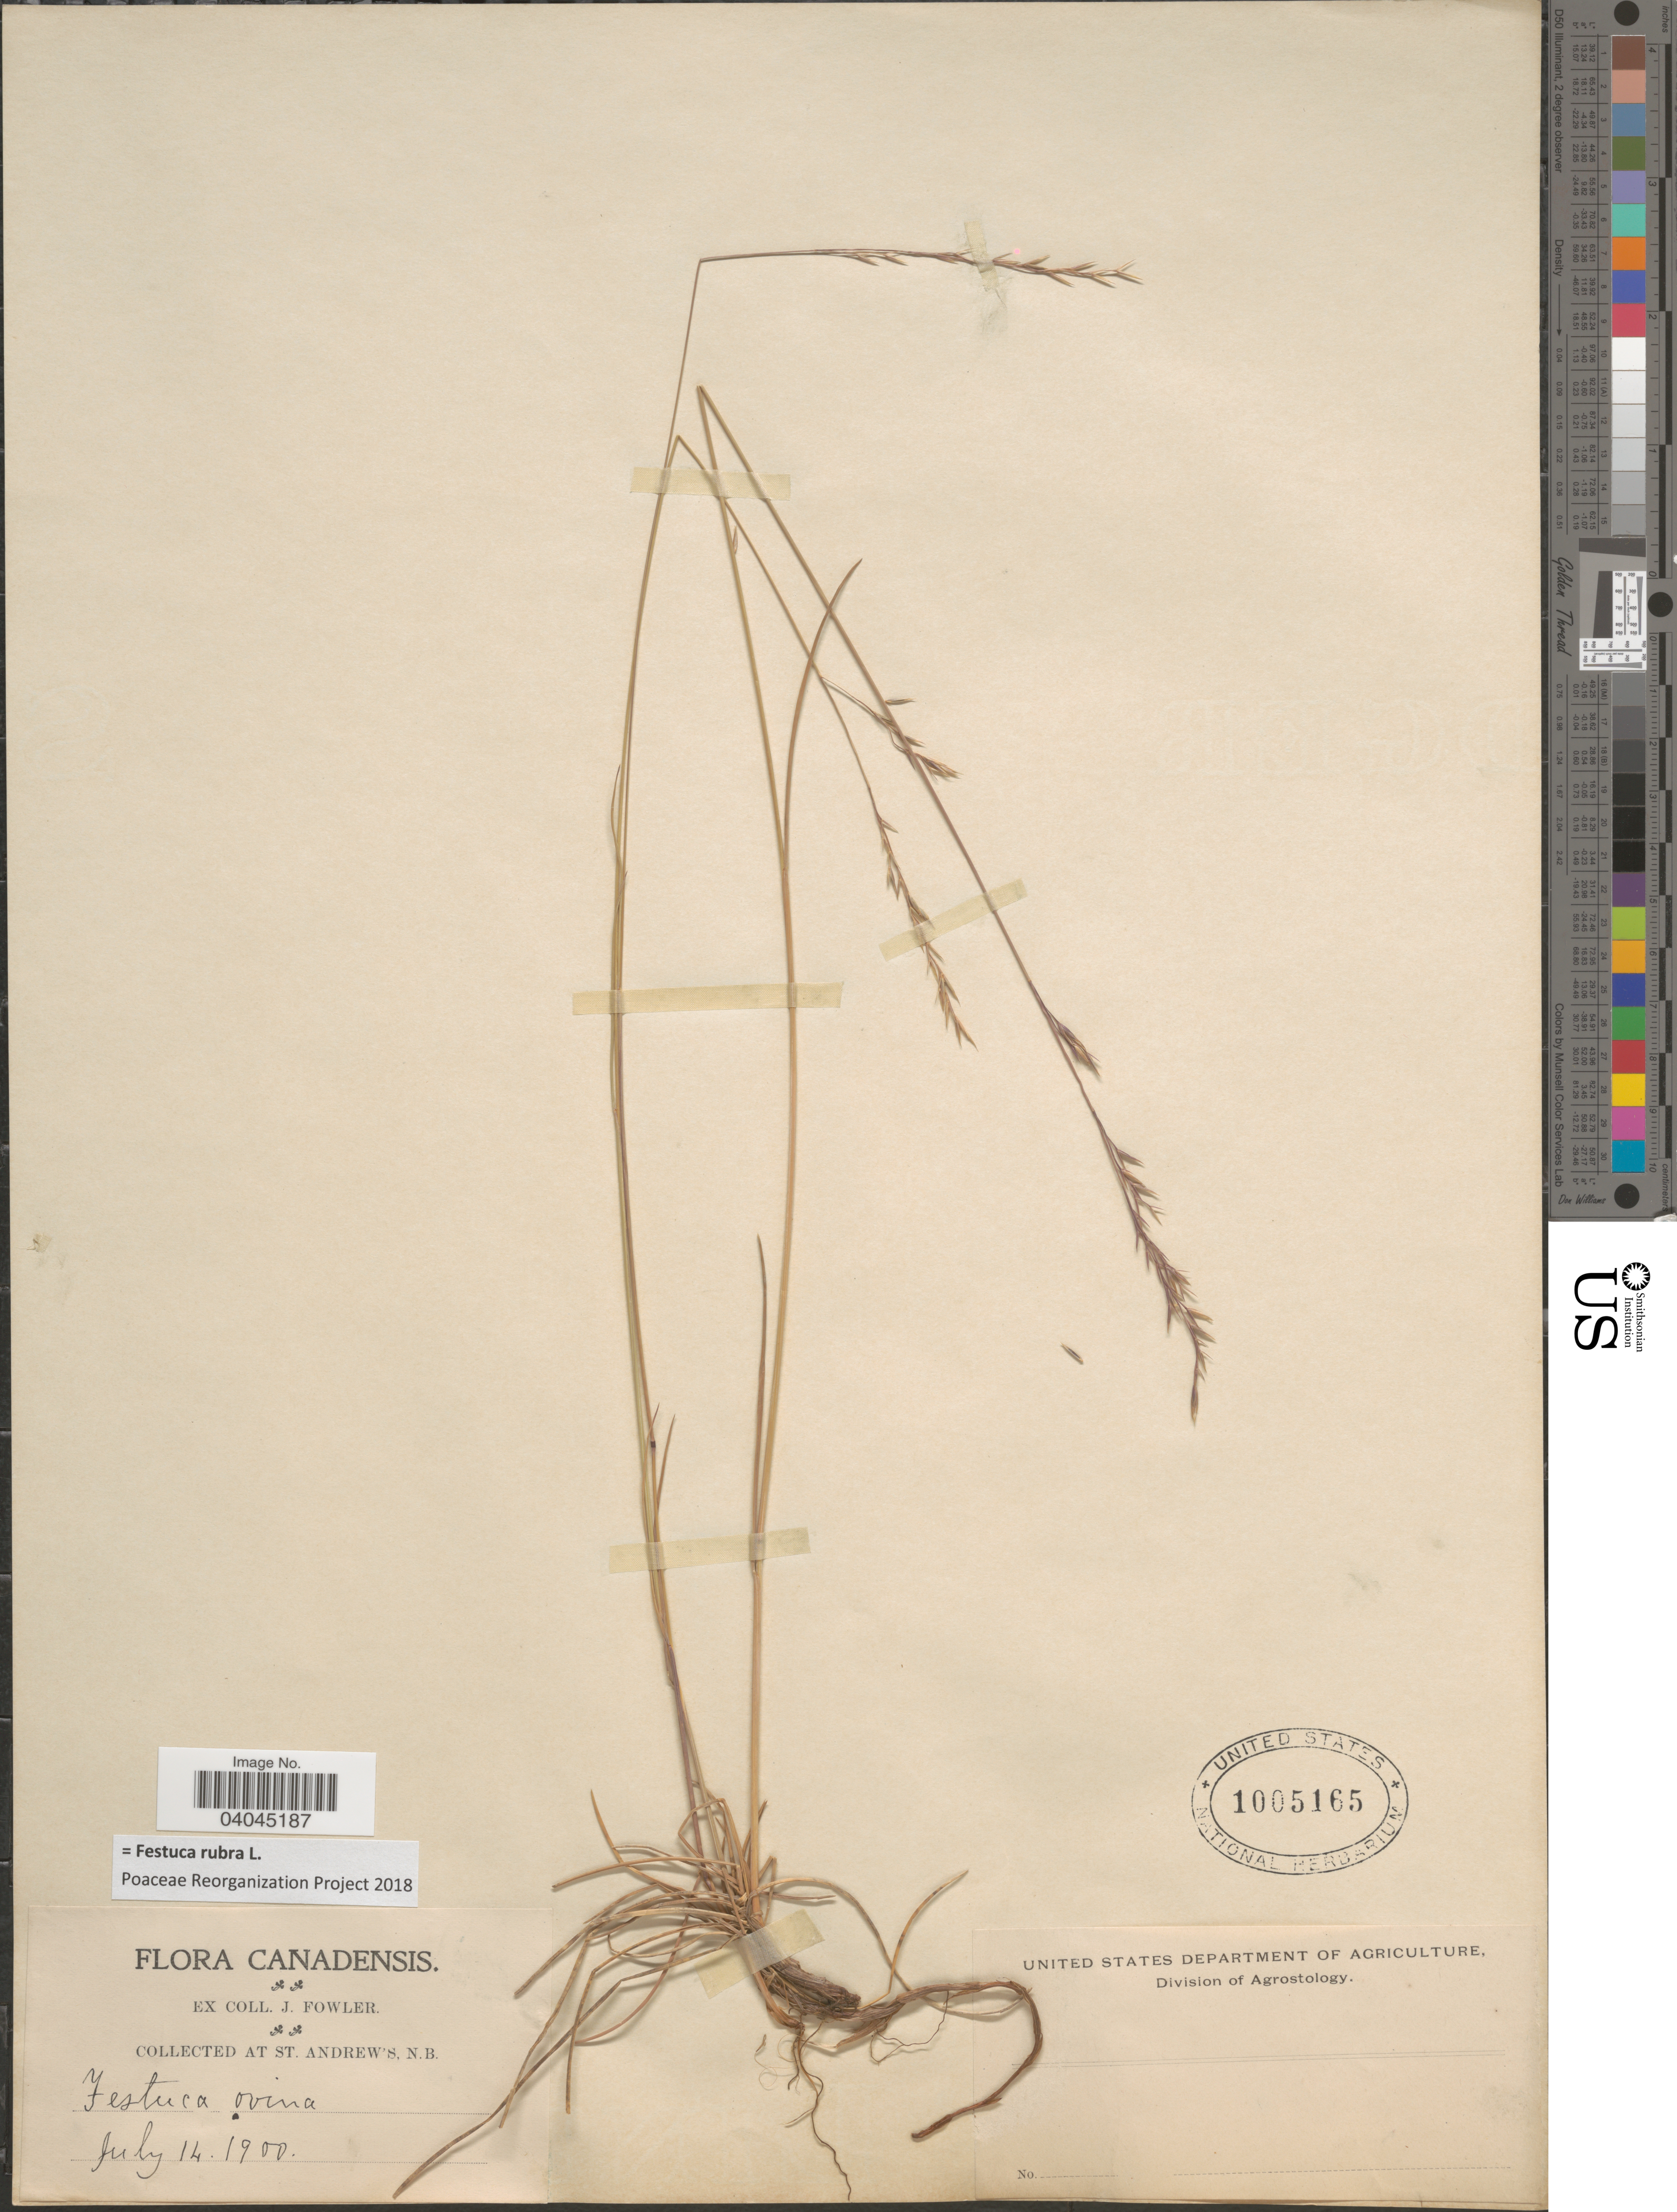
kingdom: Plantae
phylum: Tracheophyta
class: Liliopsida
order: Poales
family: Poaceae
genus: Festuca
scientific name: Festuca rubra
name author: L.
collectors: J. Fowler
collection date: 1900-07-14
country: Canada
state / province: New Brunswick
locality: At St. Andrew's.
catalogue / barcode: US 1005165